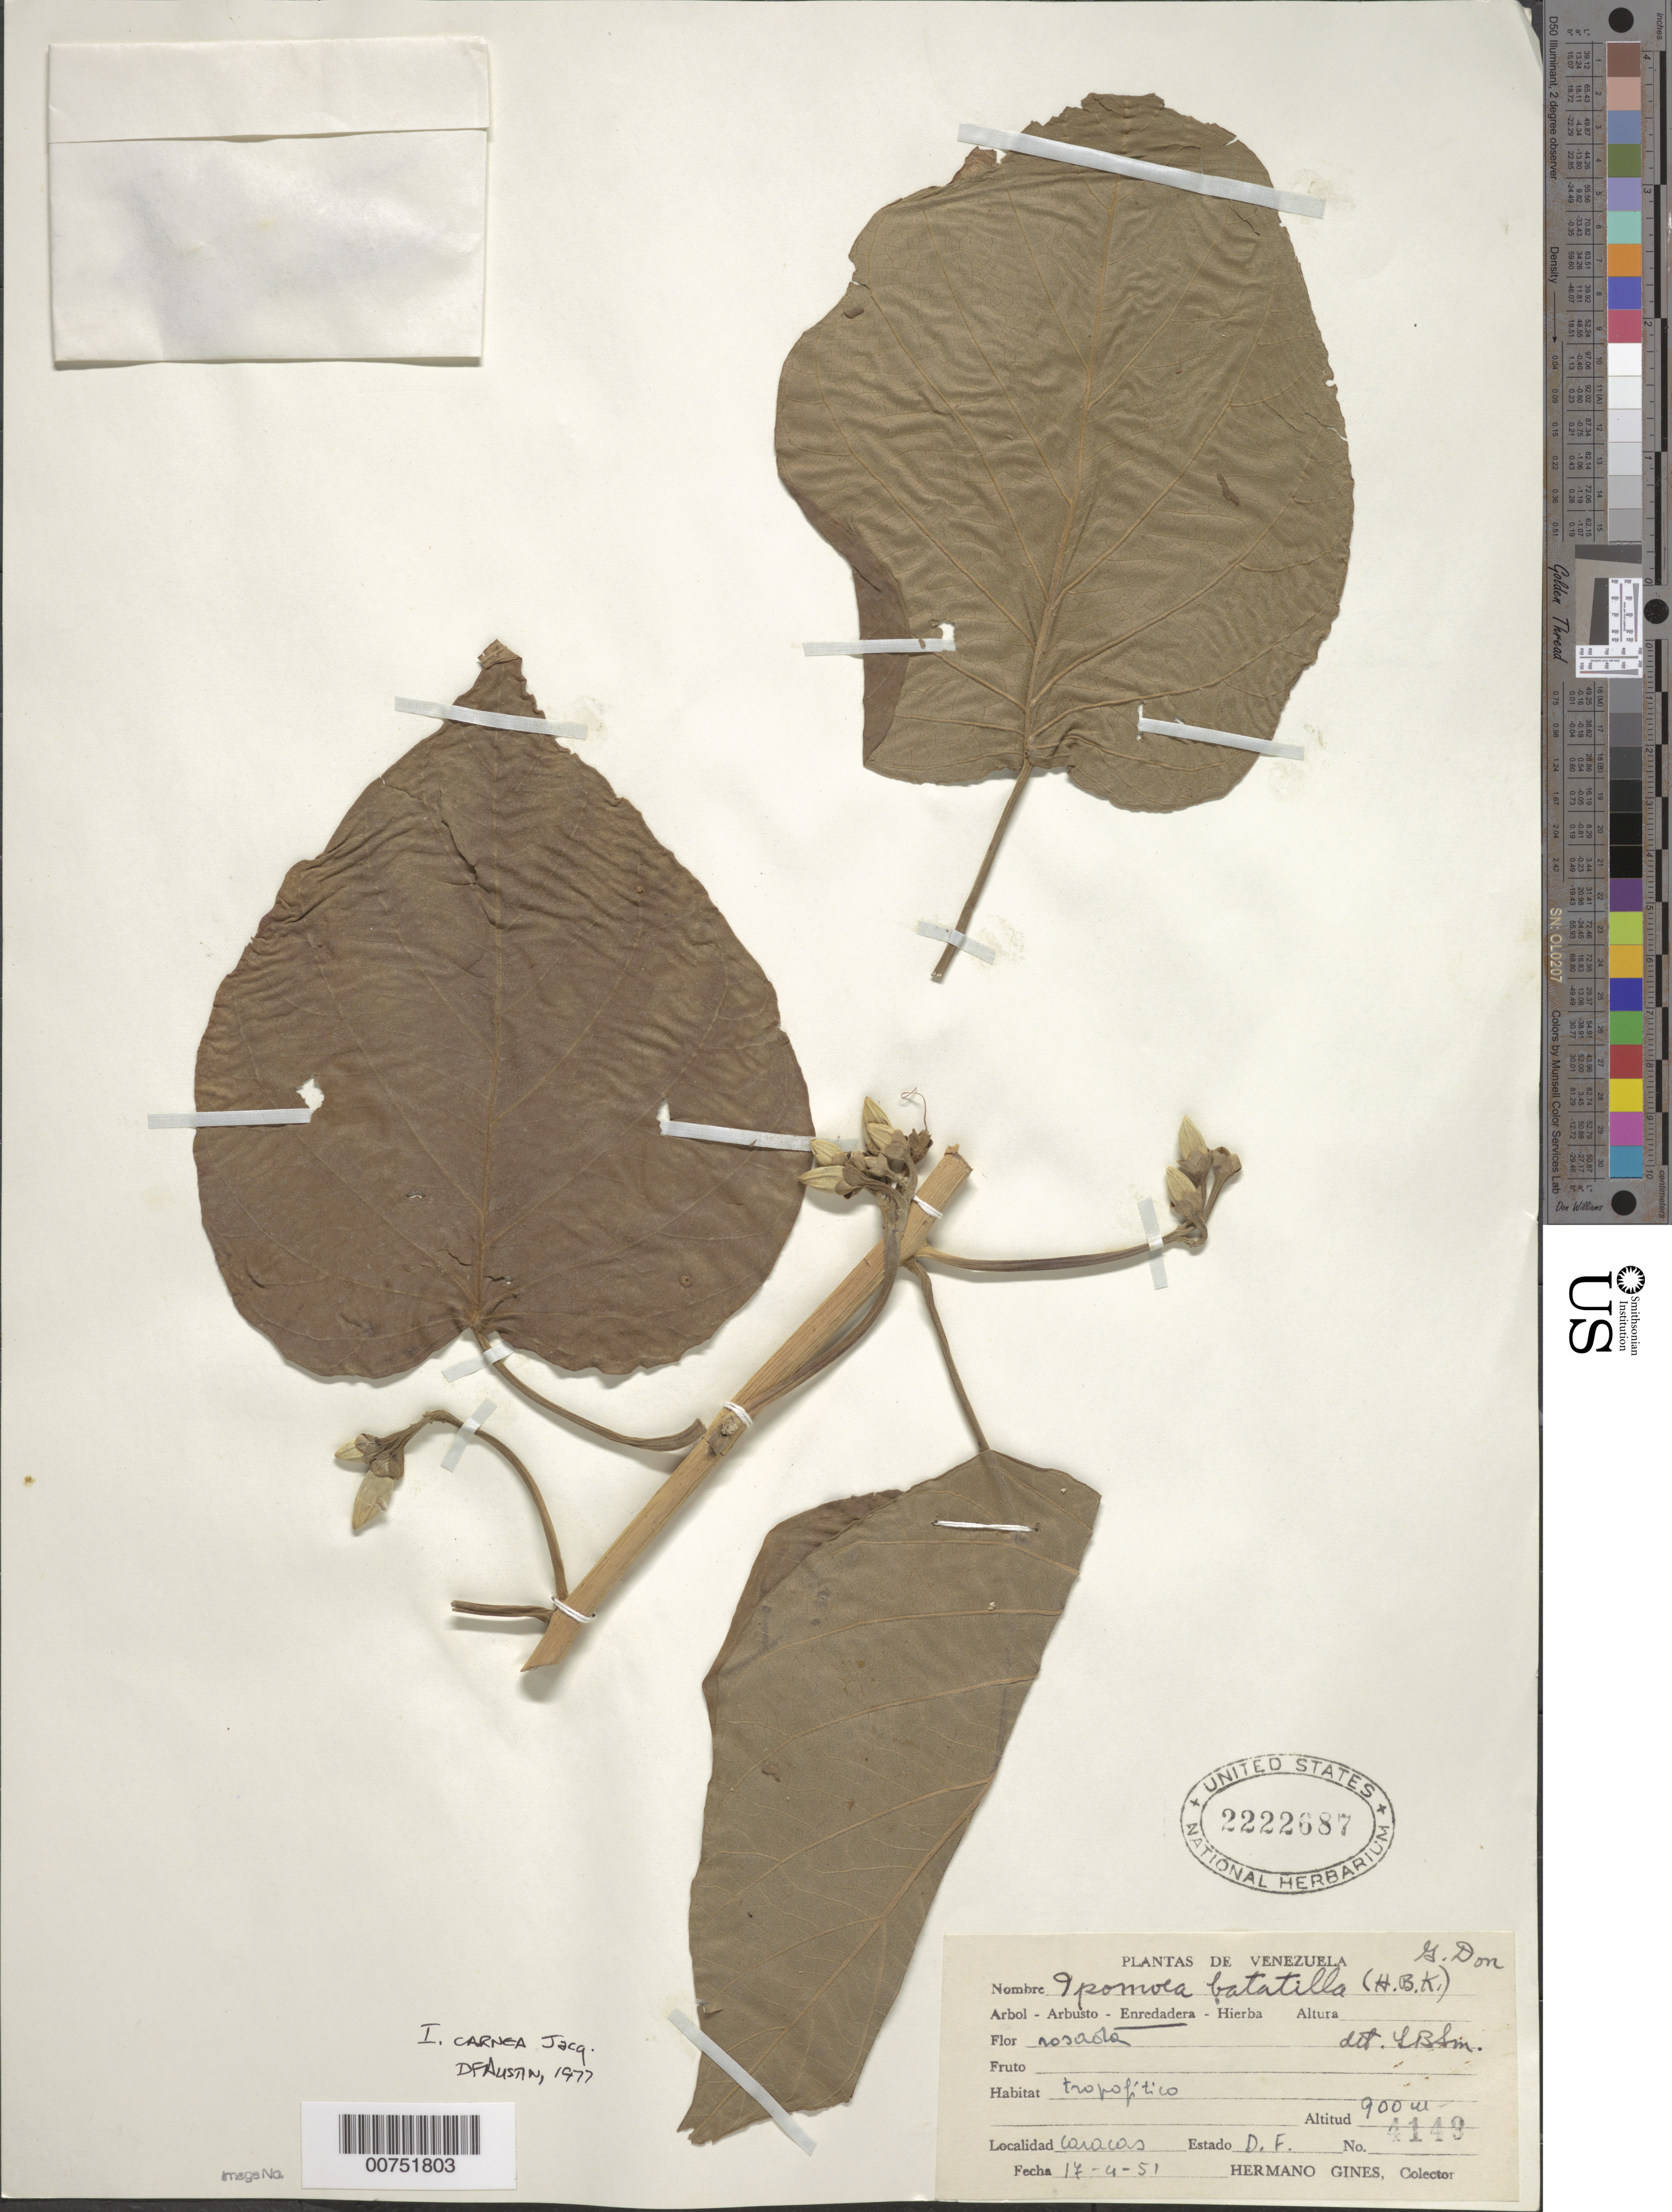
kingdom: Plantae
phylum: Tracheophyta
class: Magnoliopsida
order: Solanales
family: Convolvulaceae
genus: Ipomoea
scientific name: Ipomoea carnea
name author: Jacq.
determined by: Austin, D. F.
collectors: H. Gines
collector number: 4149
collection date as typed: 17-Apr-51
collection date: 1951-04-17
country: Venezuela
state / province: Distrito Federal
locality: Caracas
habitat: Tropofitico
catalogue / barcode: US 2222687